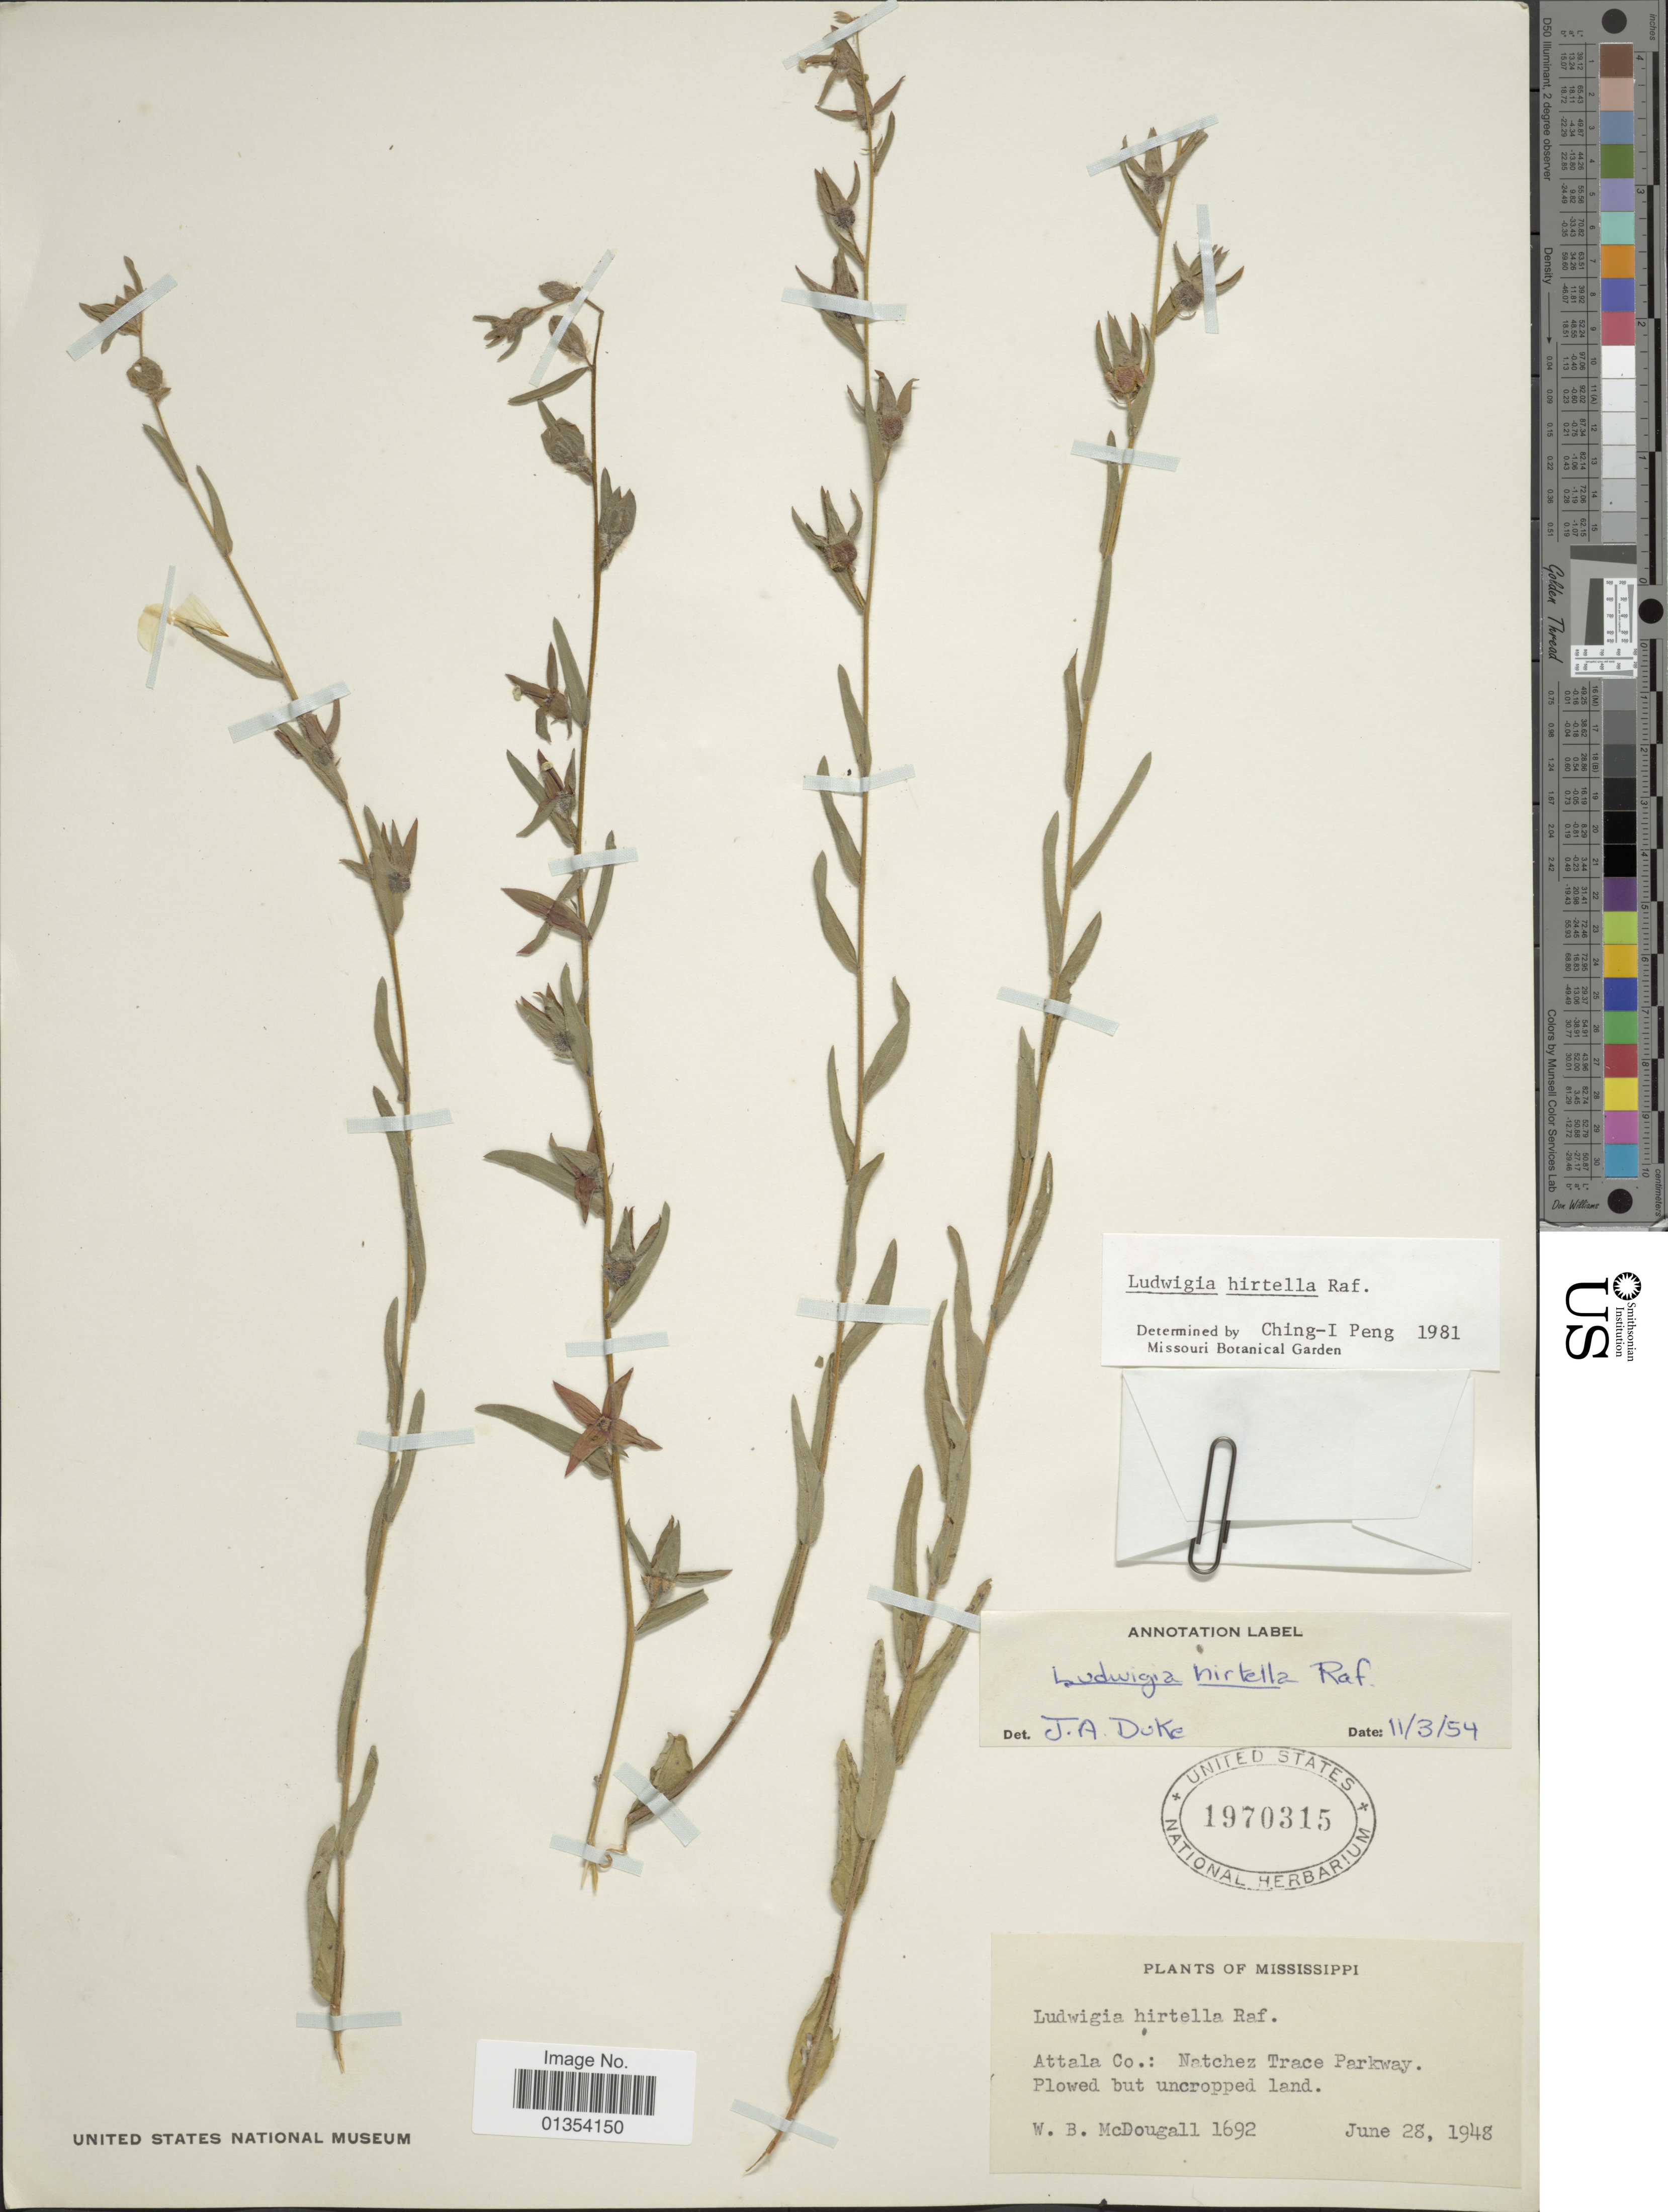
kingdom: Plantae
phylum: Tracheophyta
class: Magnoliopsida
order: Myrtales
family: Onagraceae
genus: Ludwigia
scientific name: Ludwigia hirtella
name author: Raf.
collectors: W. B. McDougall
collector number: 1692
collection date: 1948-06-28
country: United States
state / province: Mississippi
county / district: Attala County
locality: Natchez Trace Parkway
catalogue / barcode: US 1970315